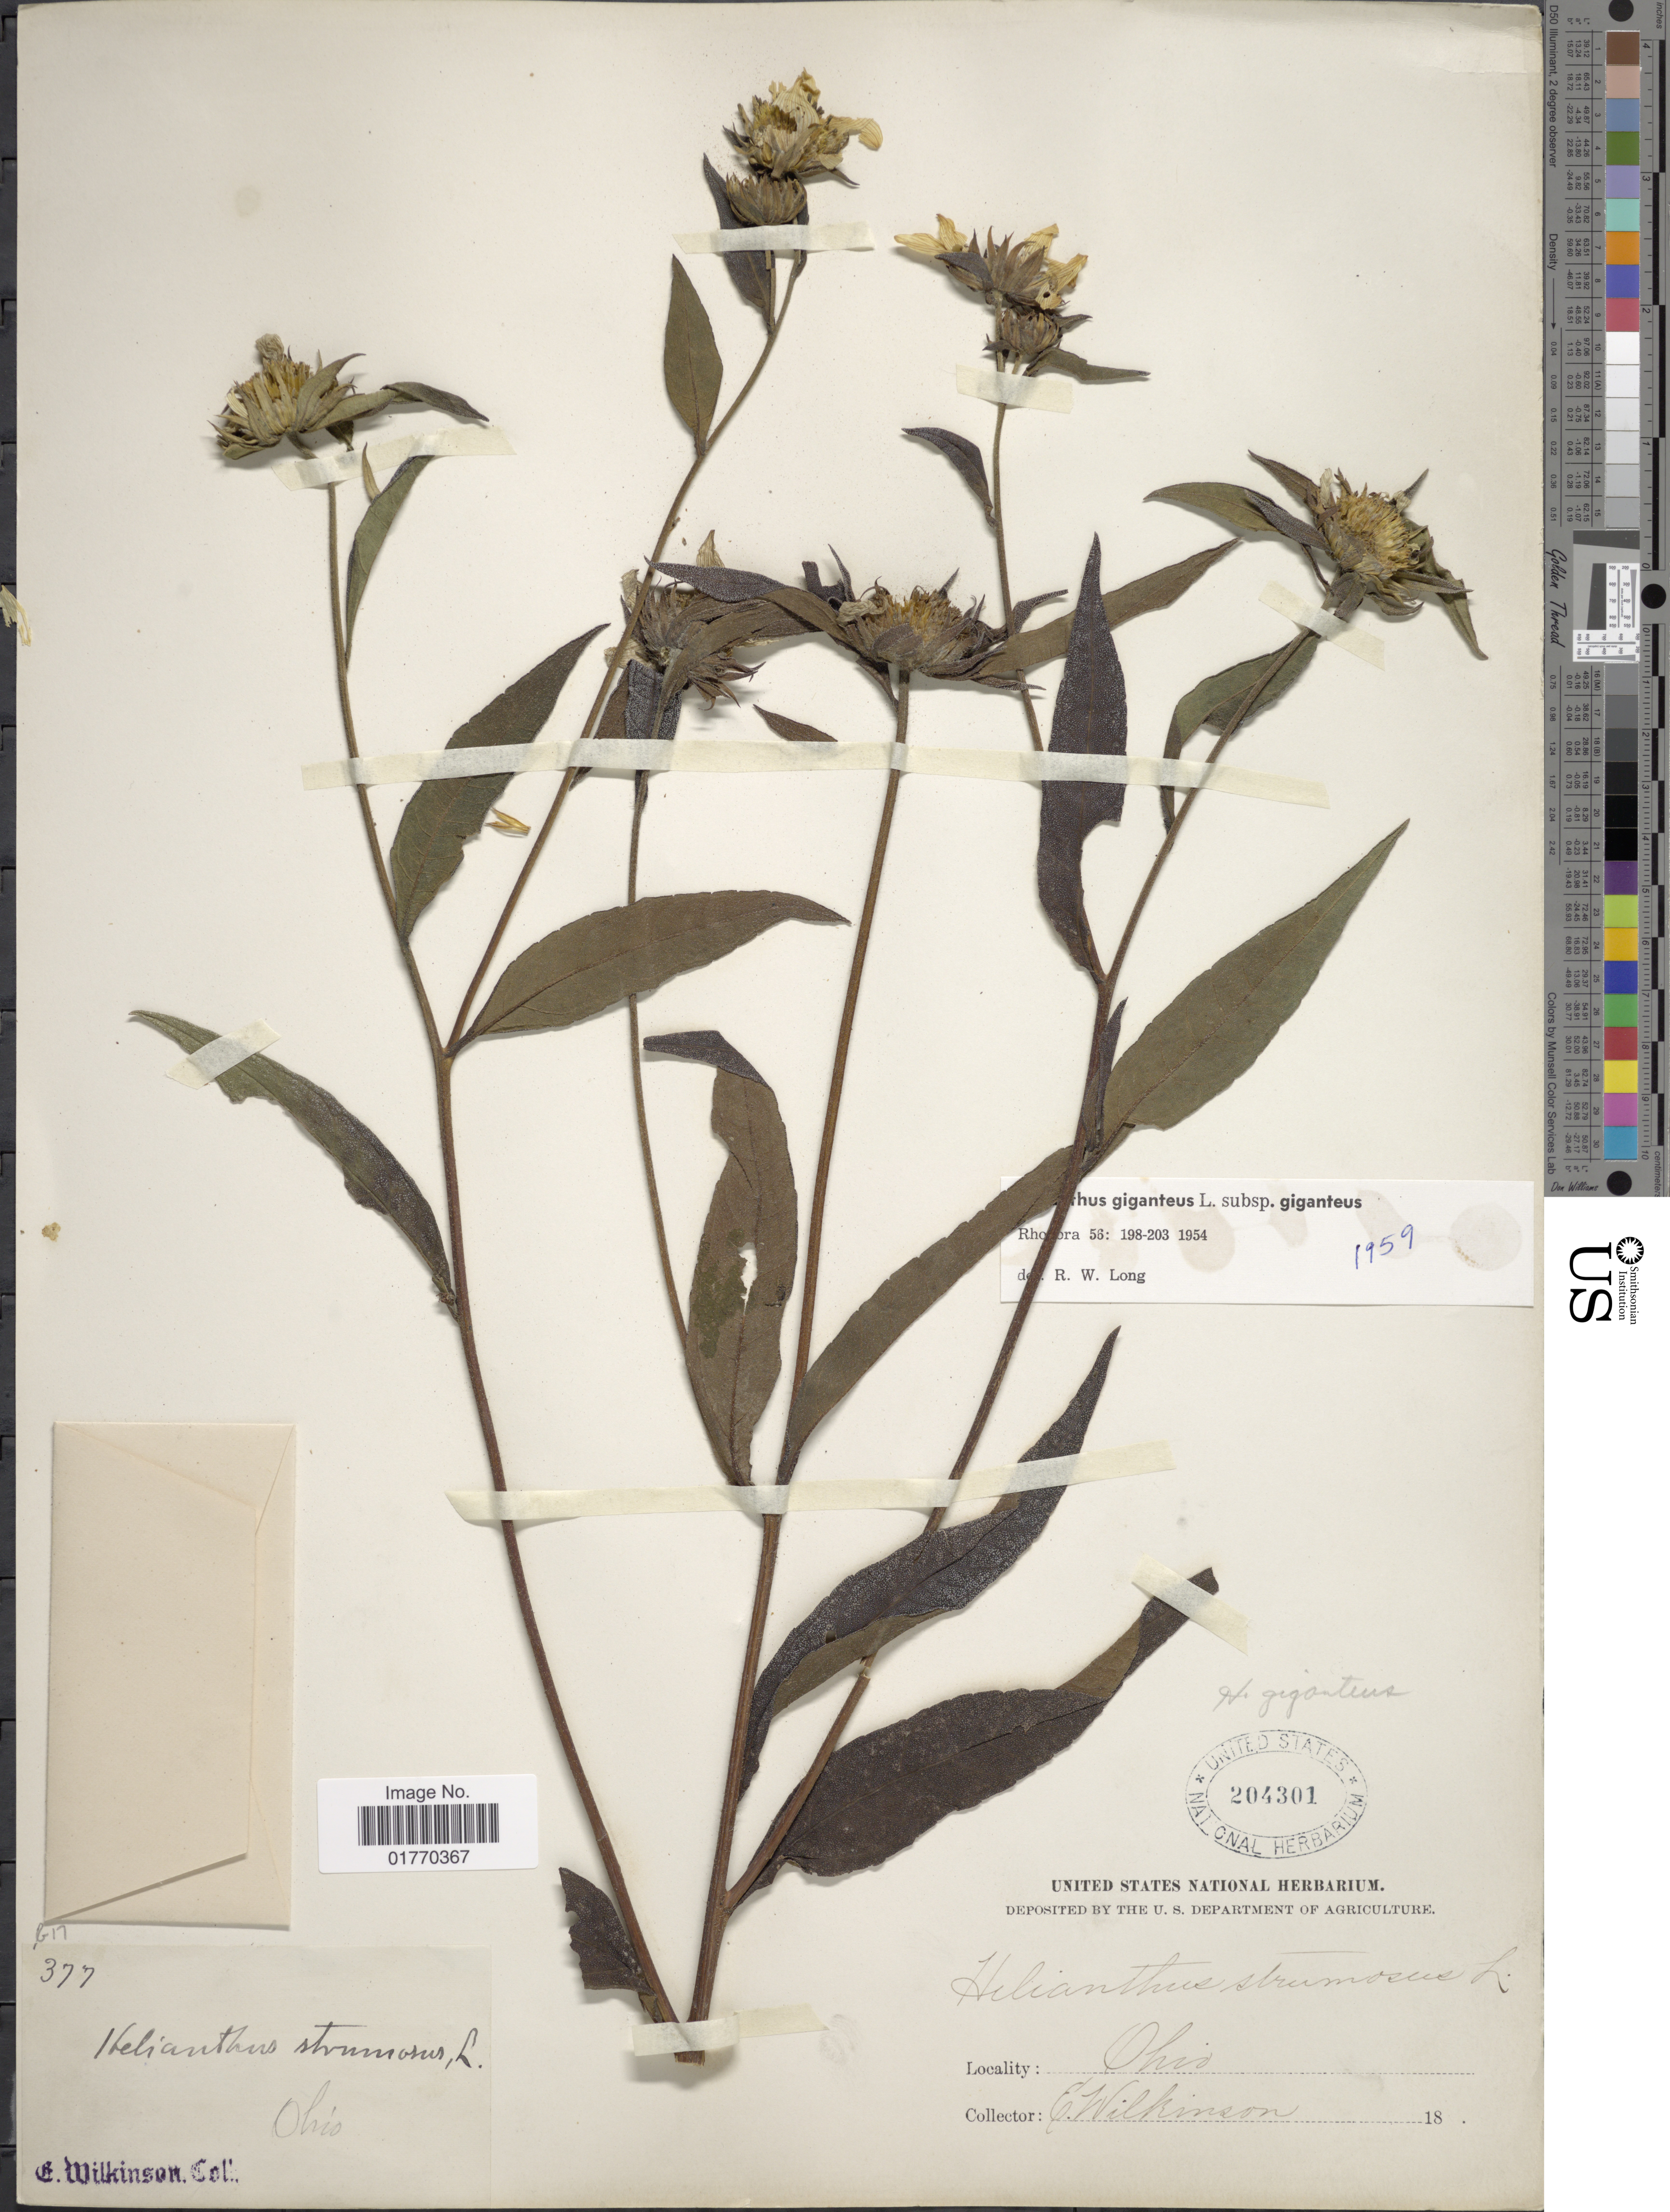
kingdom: Plantae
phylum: Tracheophyta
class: Magnoliopsida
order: Asterales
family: Asteraceae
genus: Helianthus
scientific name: Helianthus giganteus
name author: L.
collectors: E. Wilkinson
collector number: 377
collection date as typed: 18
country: United States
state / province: Ohio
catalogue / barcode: US 204301